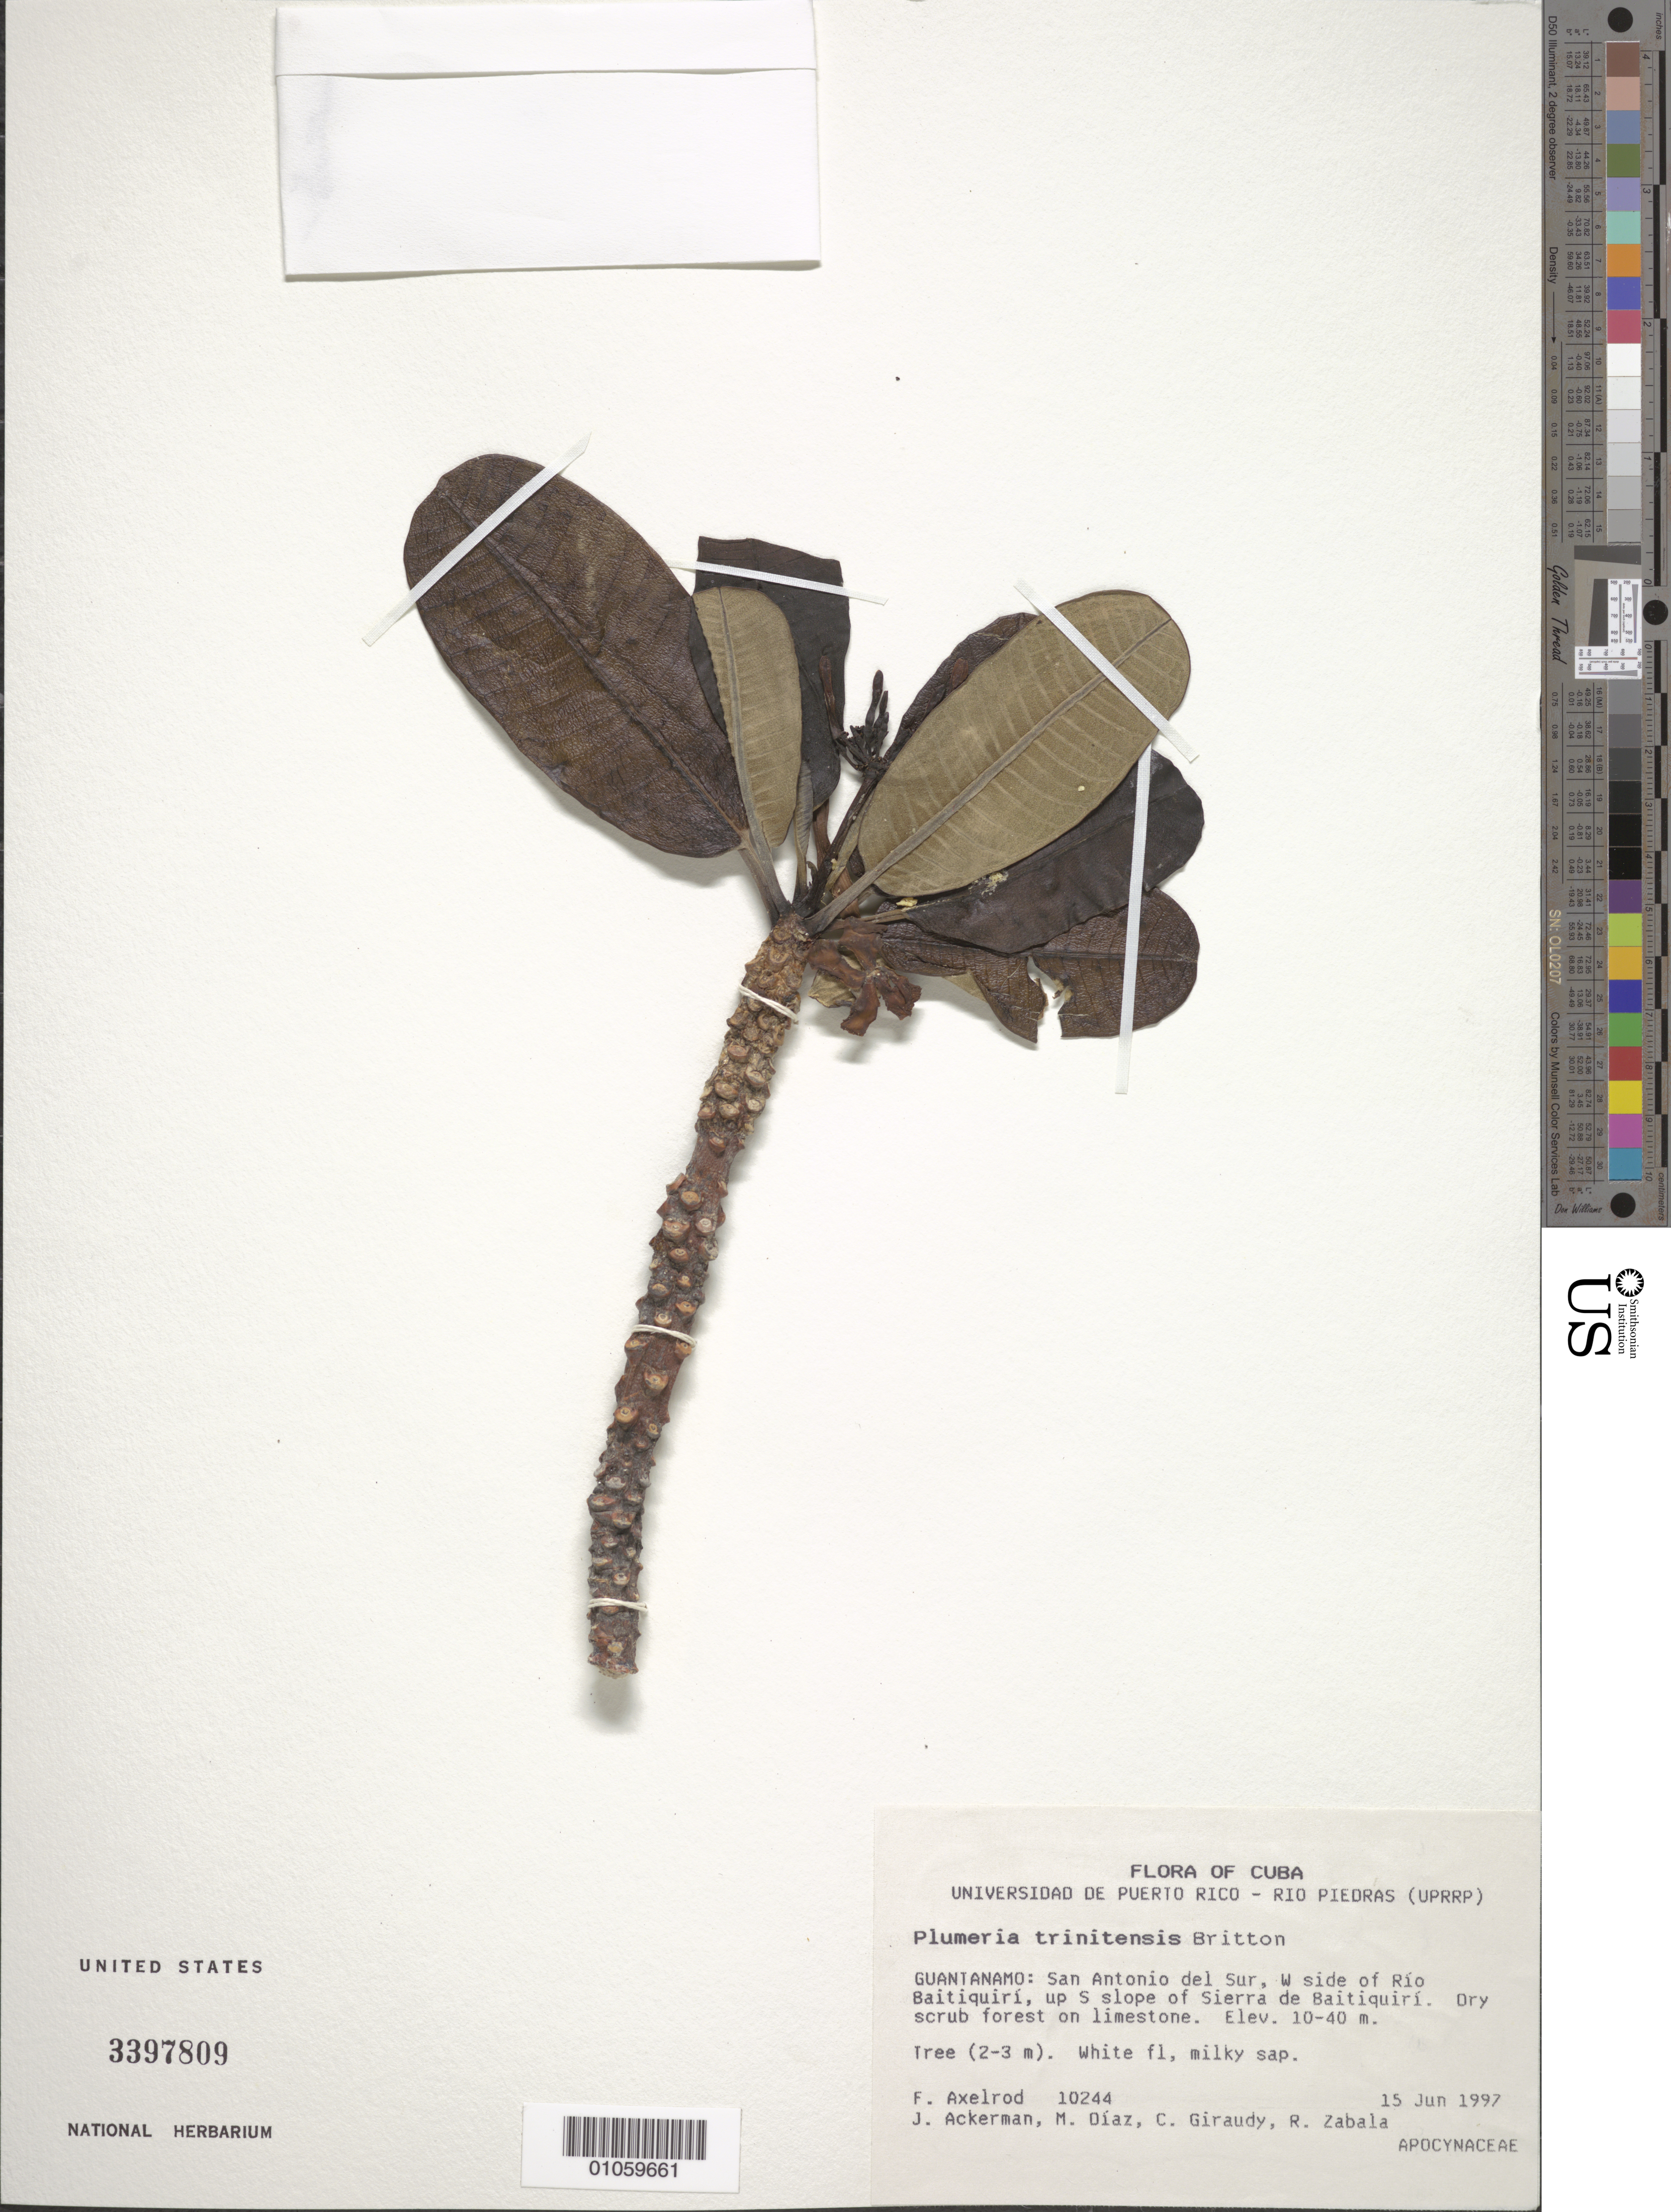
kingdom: Plantae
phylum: Tracheophyta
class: Magnoliopsida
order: Gentianales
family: Apocynaceae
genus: Plumeria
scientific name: Plumeria trinitensis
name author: Britton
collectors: F. S. Axelrod, J. D. Ackerman, M. Díaz, C. Giraudy & R. Zabala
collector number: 10244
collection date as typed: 15 Jun 1997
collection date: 1997-06-15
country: Cuba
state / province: Guantánamo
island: Cuba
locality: San Antonio del Sur, W side of Río Baitiquirí, up S slope of Sierra de Baitiquirí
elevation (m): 10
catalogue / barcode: US 3397809